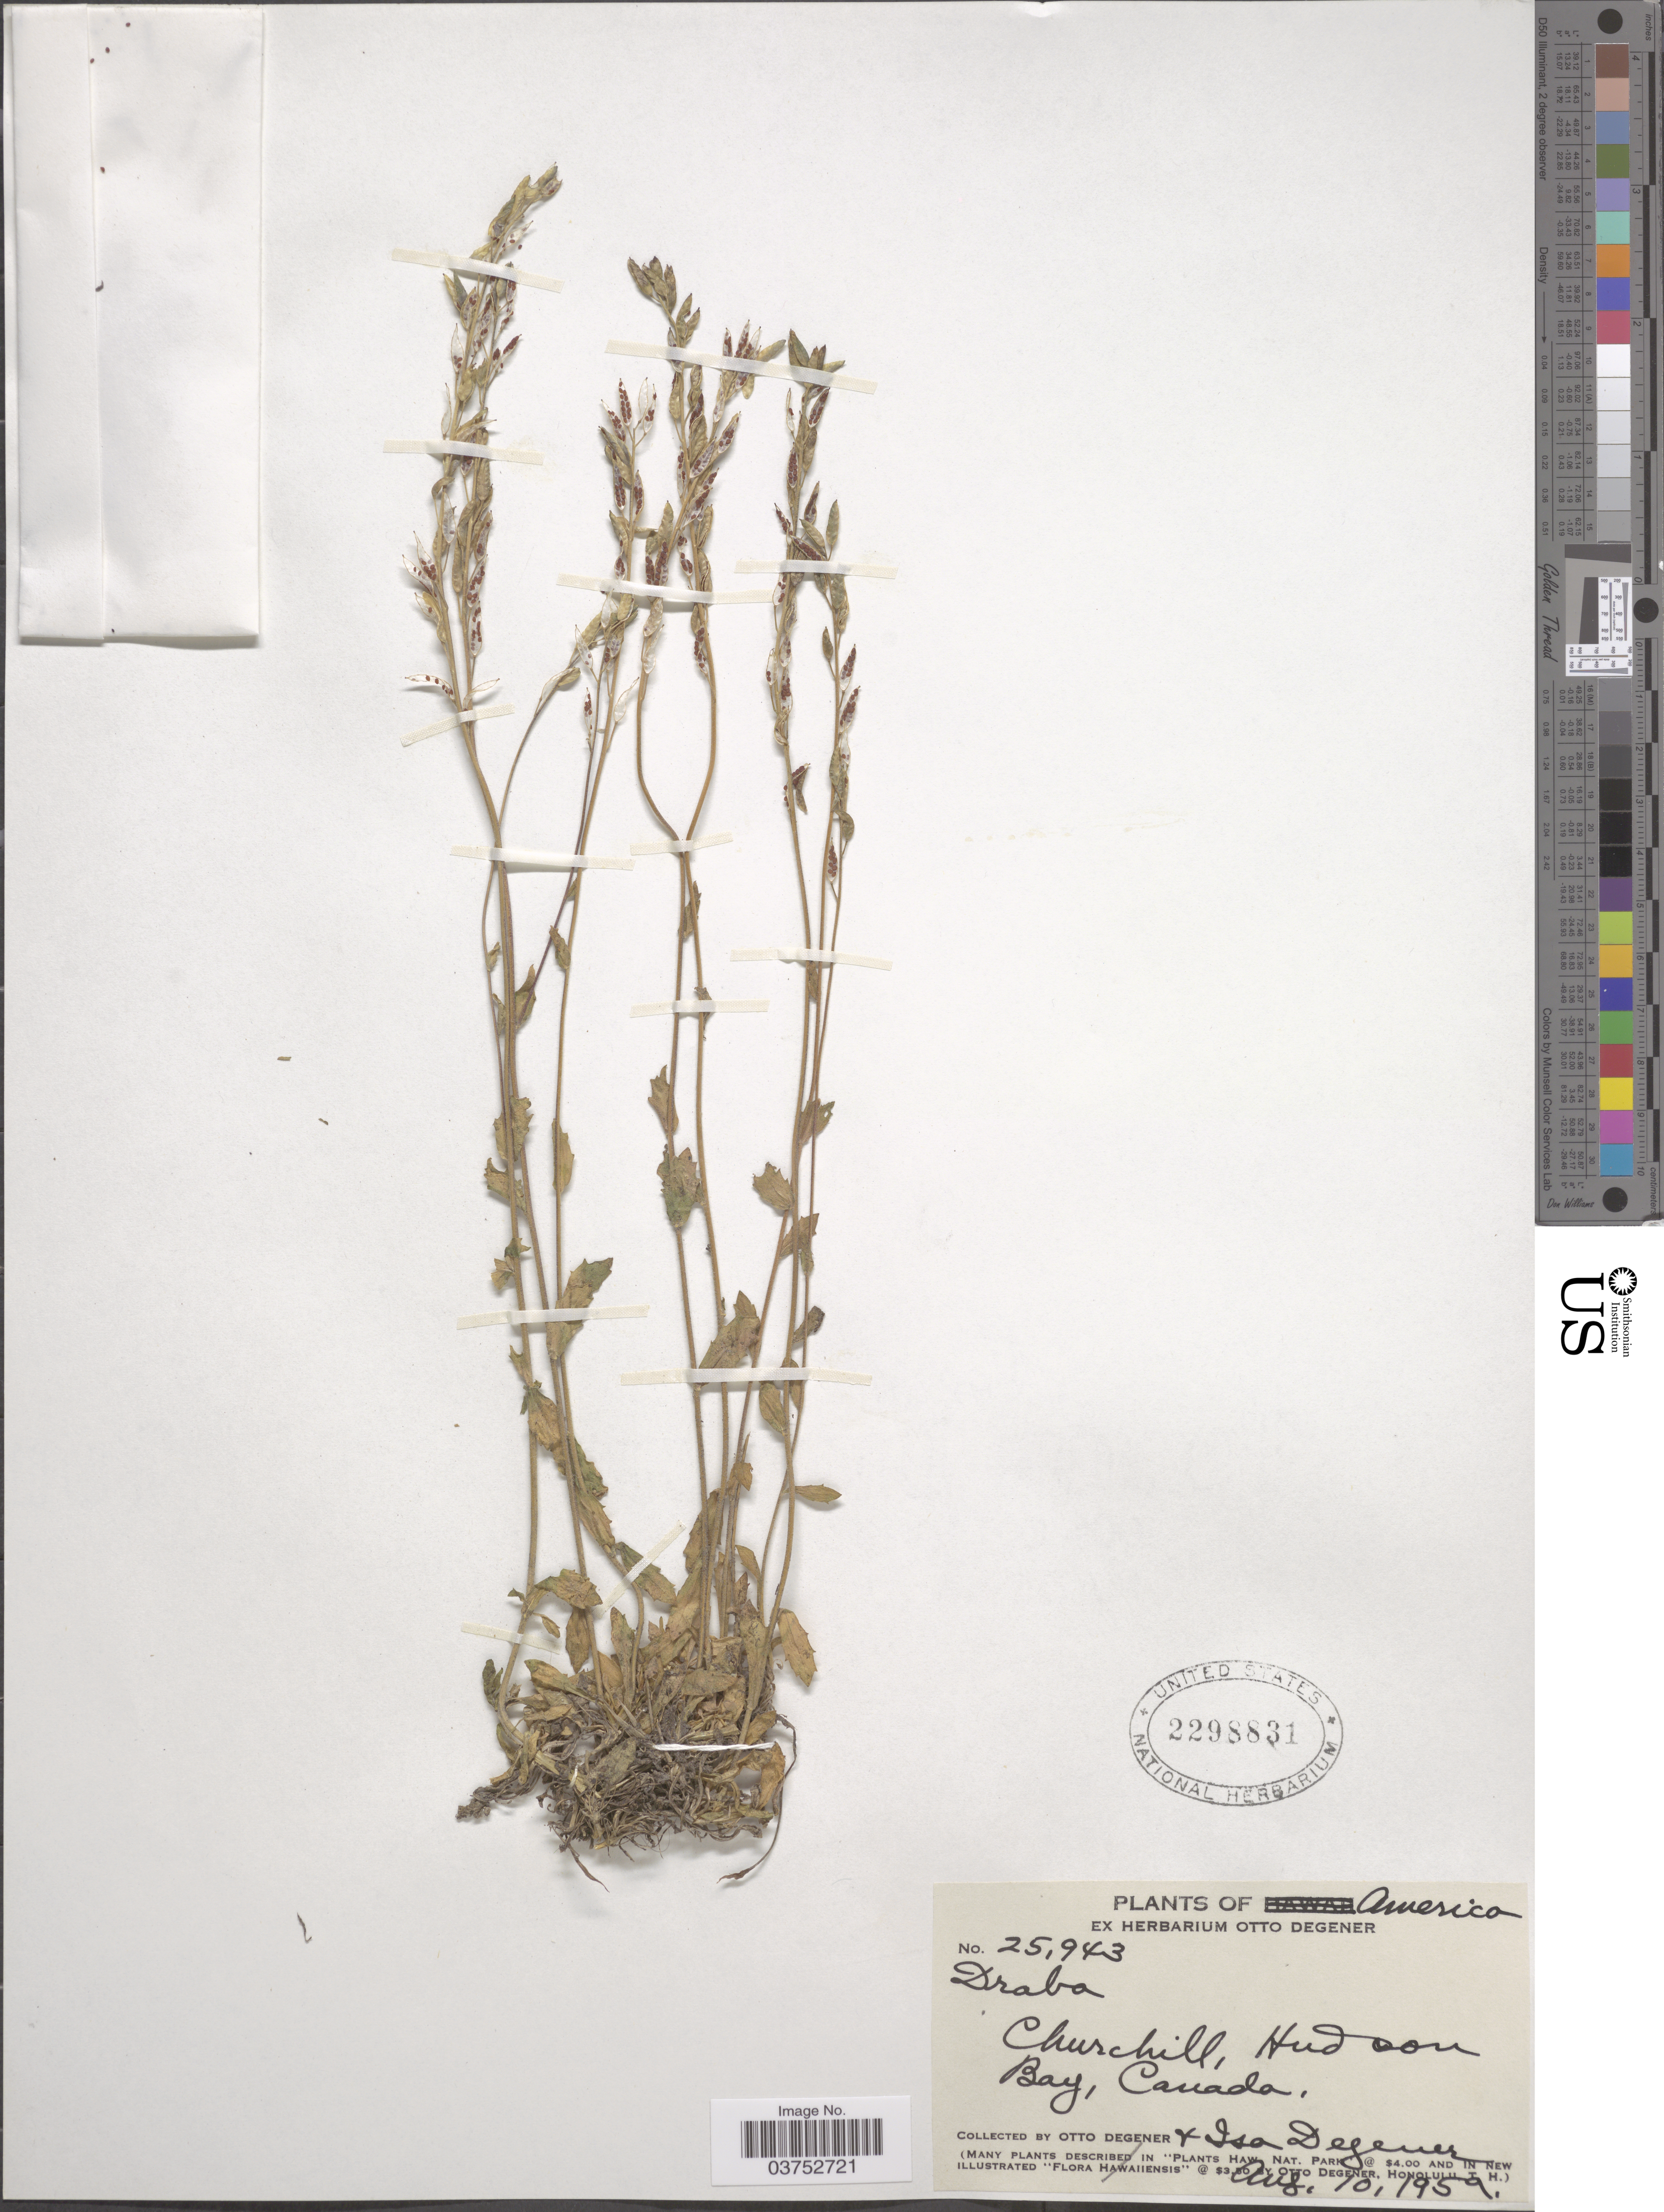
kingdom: Plantae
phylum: Tracheophyta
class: Magnoliopsida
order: Brassicales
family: Brassicaceae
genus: Draba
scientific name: Draba sp.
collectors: O. Degener & I. Degener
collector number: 25943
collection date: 1959-08-10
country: Canada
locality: Churchill, Hudson Bay.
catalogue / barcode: US 2298831